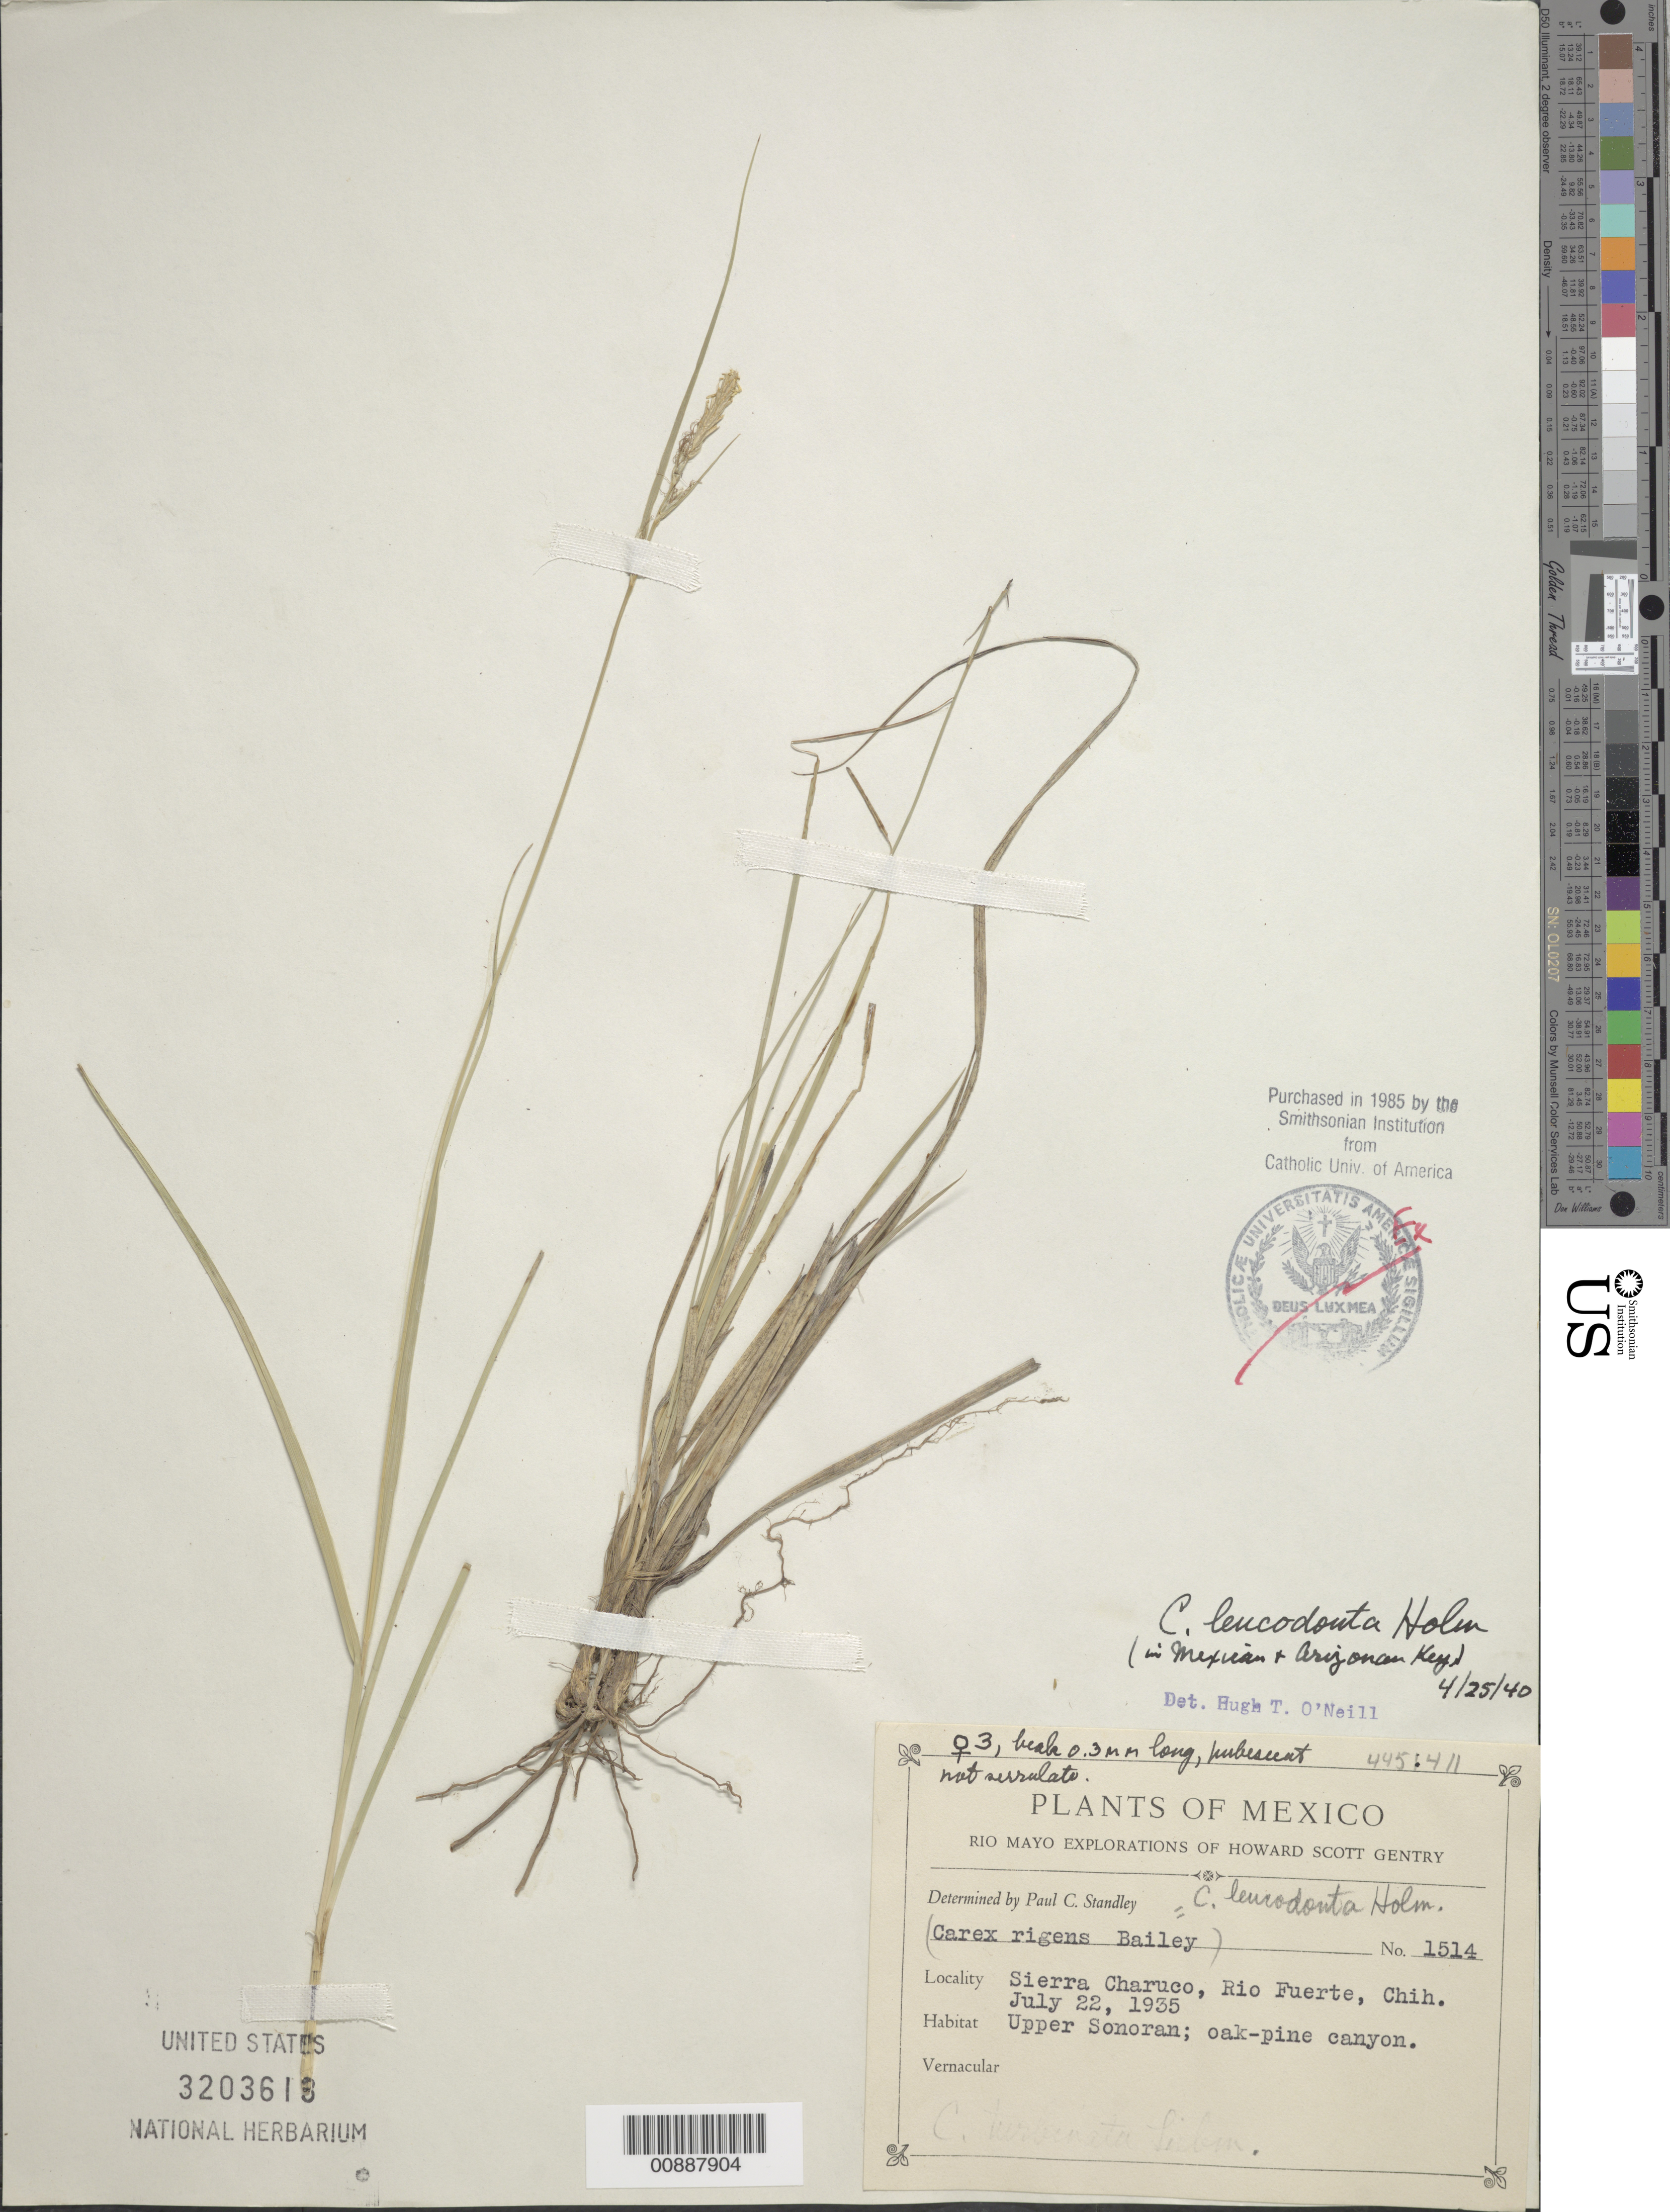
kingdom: Plantae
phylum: Tracheophyta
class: Liliopsida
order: Poales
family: Cyperaceae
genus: Carex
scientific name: Carex turbinata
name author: Liebm.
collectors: H. S. Gentry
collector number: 1514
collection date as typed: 22 Jul 1935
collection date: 1935-07-22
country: Mexico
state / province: Chihuahua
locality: Sierra Charuco, Río Fuerte, Chihuahua.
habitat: Upper Sonoran; oak-pine canyon.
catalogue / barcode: US 3203613